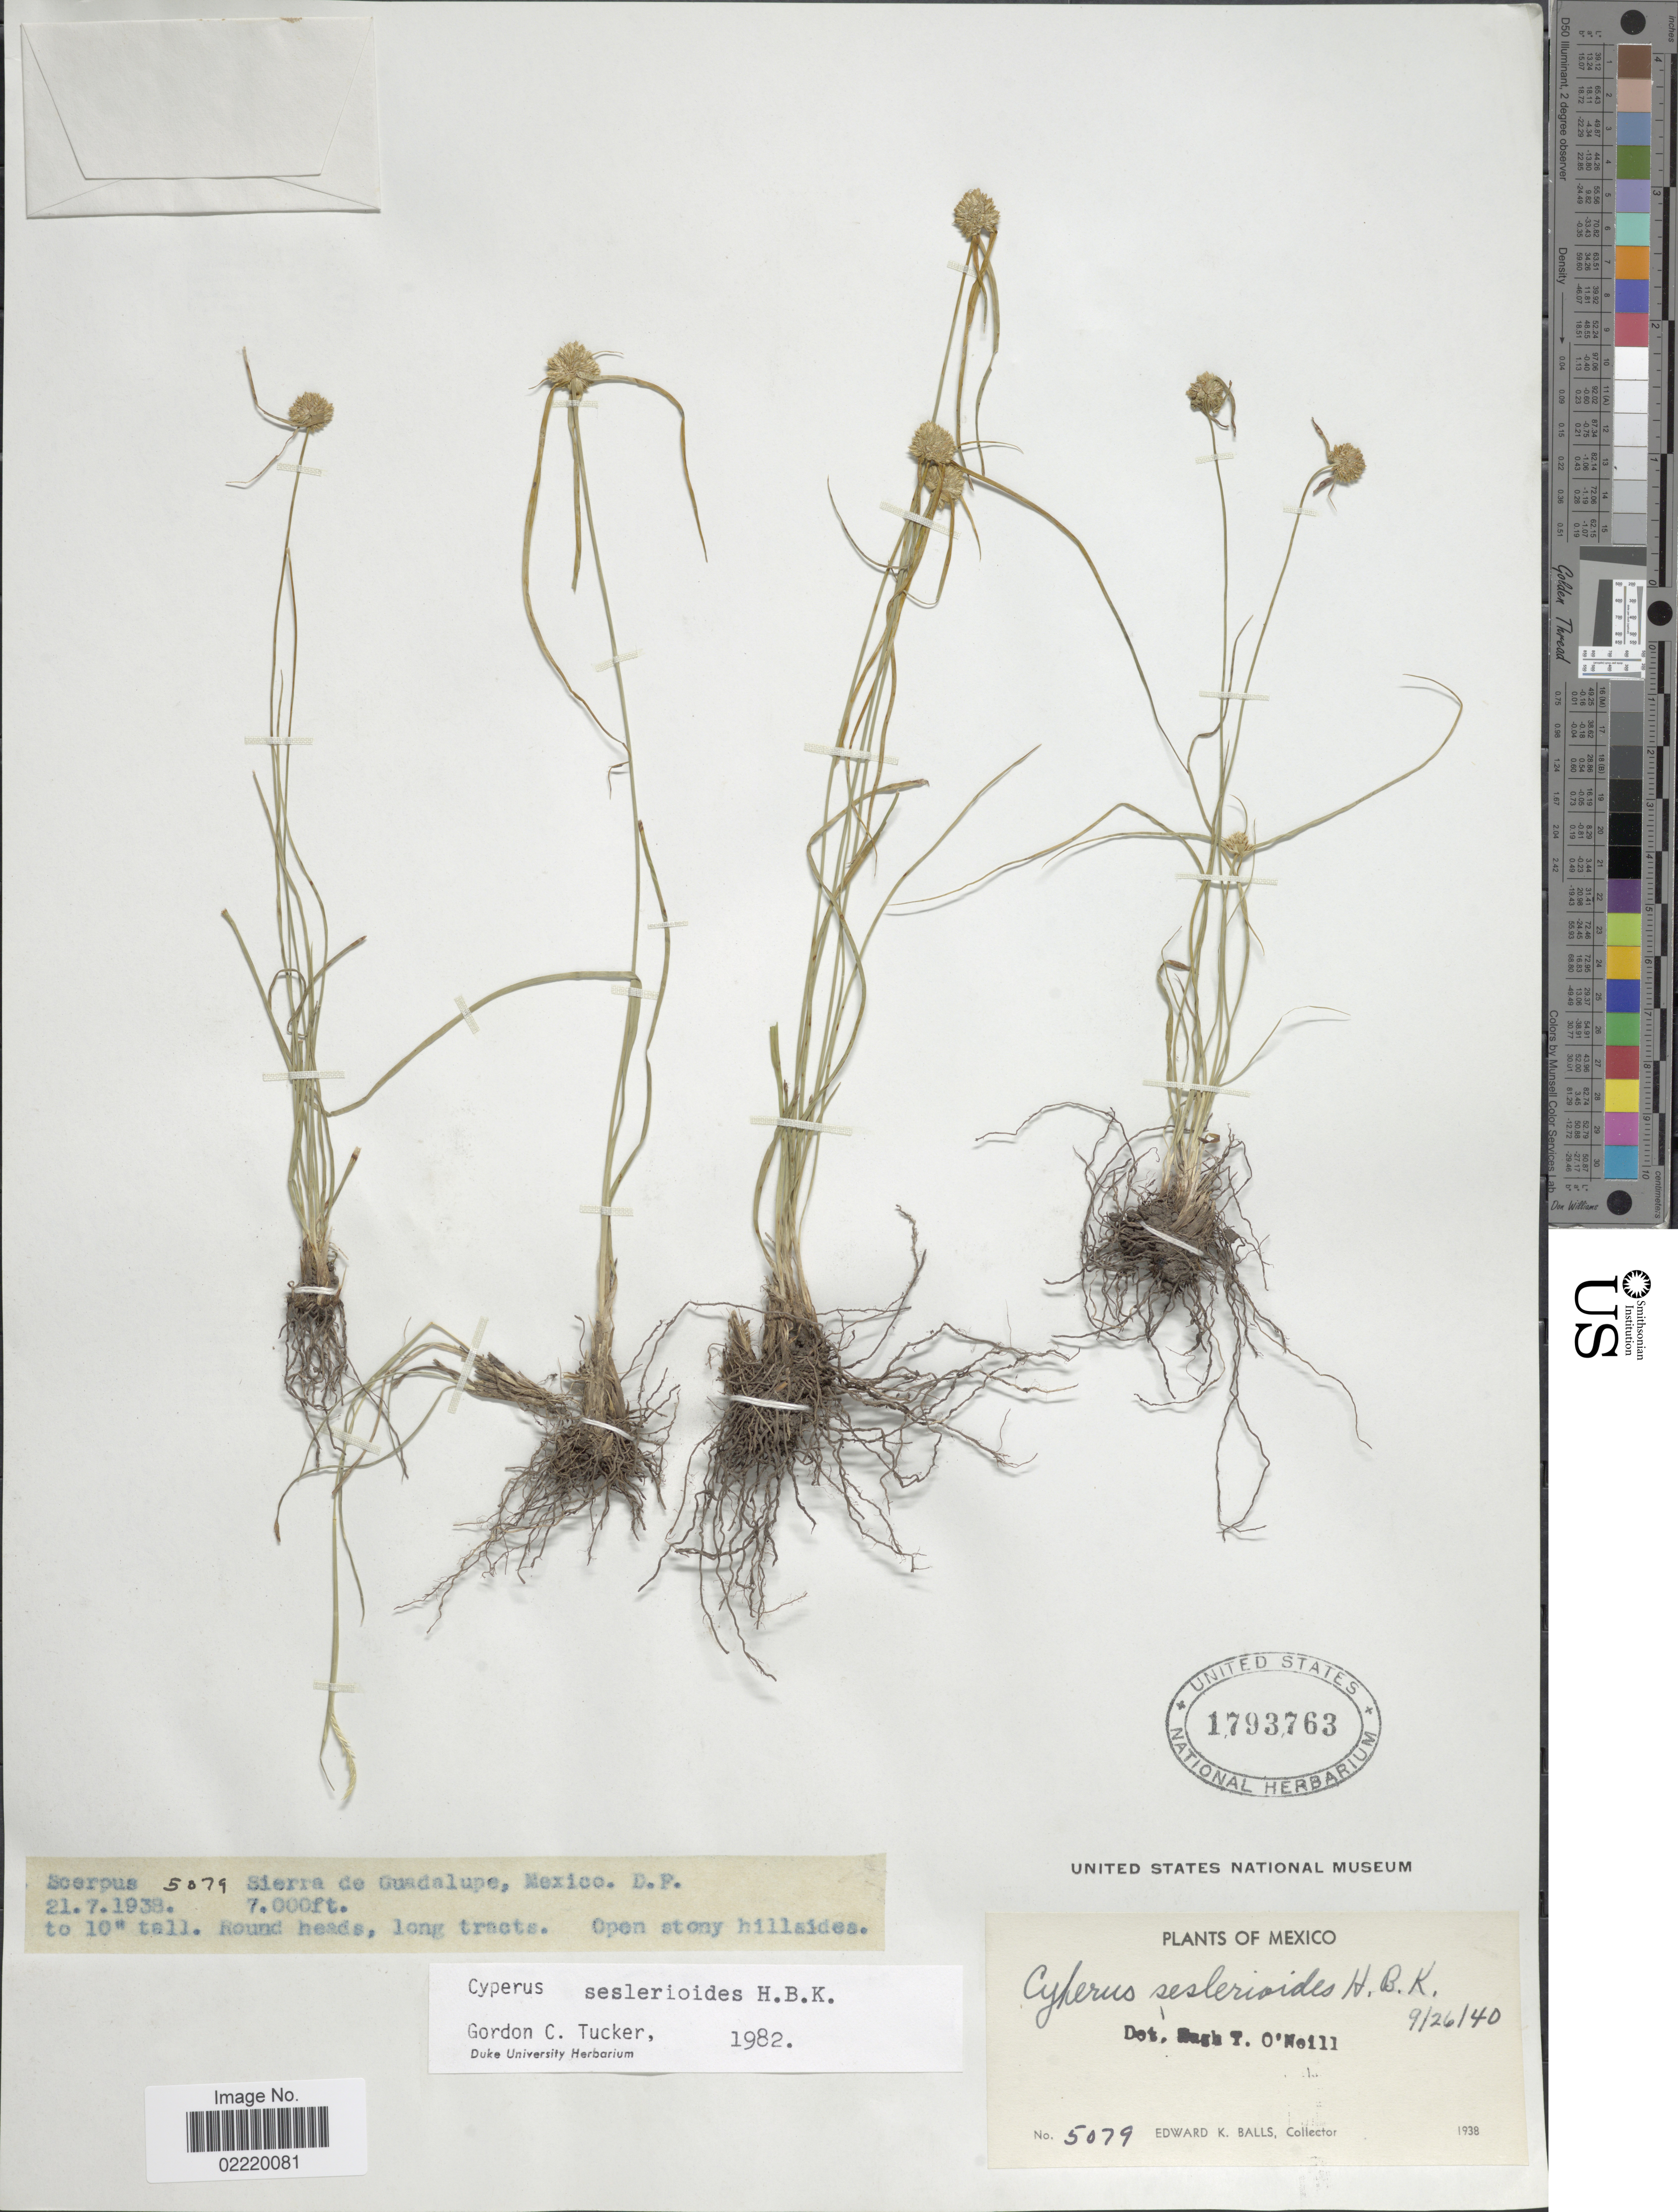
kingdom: Plantae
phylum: Tracheophyta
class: Liliopsida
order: Poales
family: Cyperaceae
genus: Cyperus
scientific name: Cyperus seslerioides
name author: Kunth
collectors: E. K. Balls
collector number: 5079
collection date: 1938-07-21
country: Mexico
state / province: Distrito Federal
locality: Sierra da Guadalupe.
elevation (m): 2134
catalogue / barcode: US 1793763